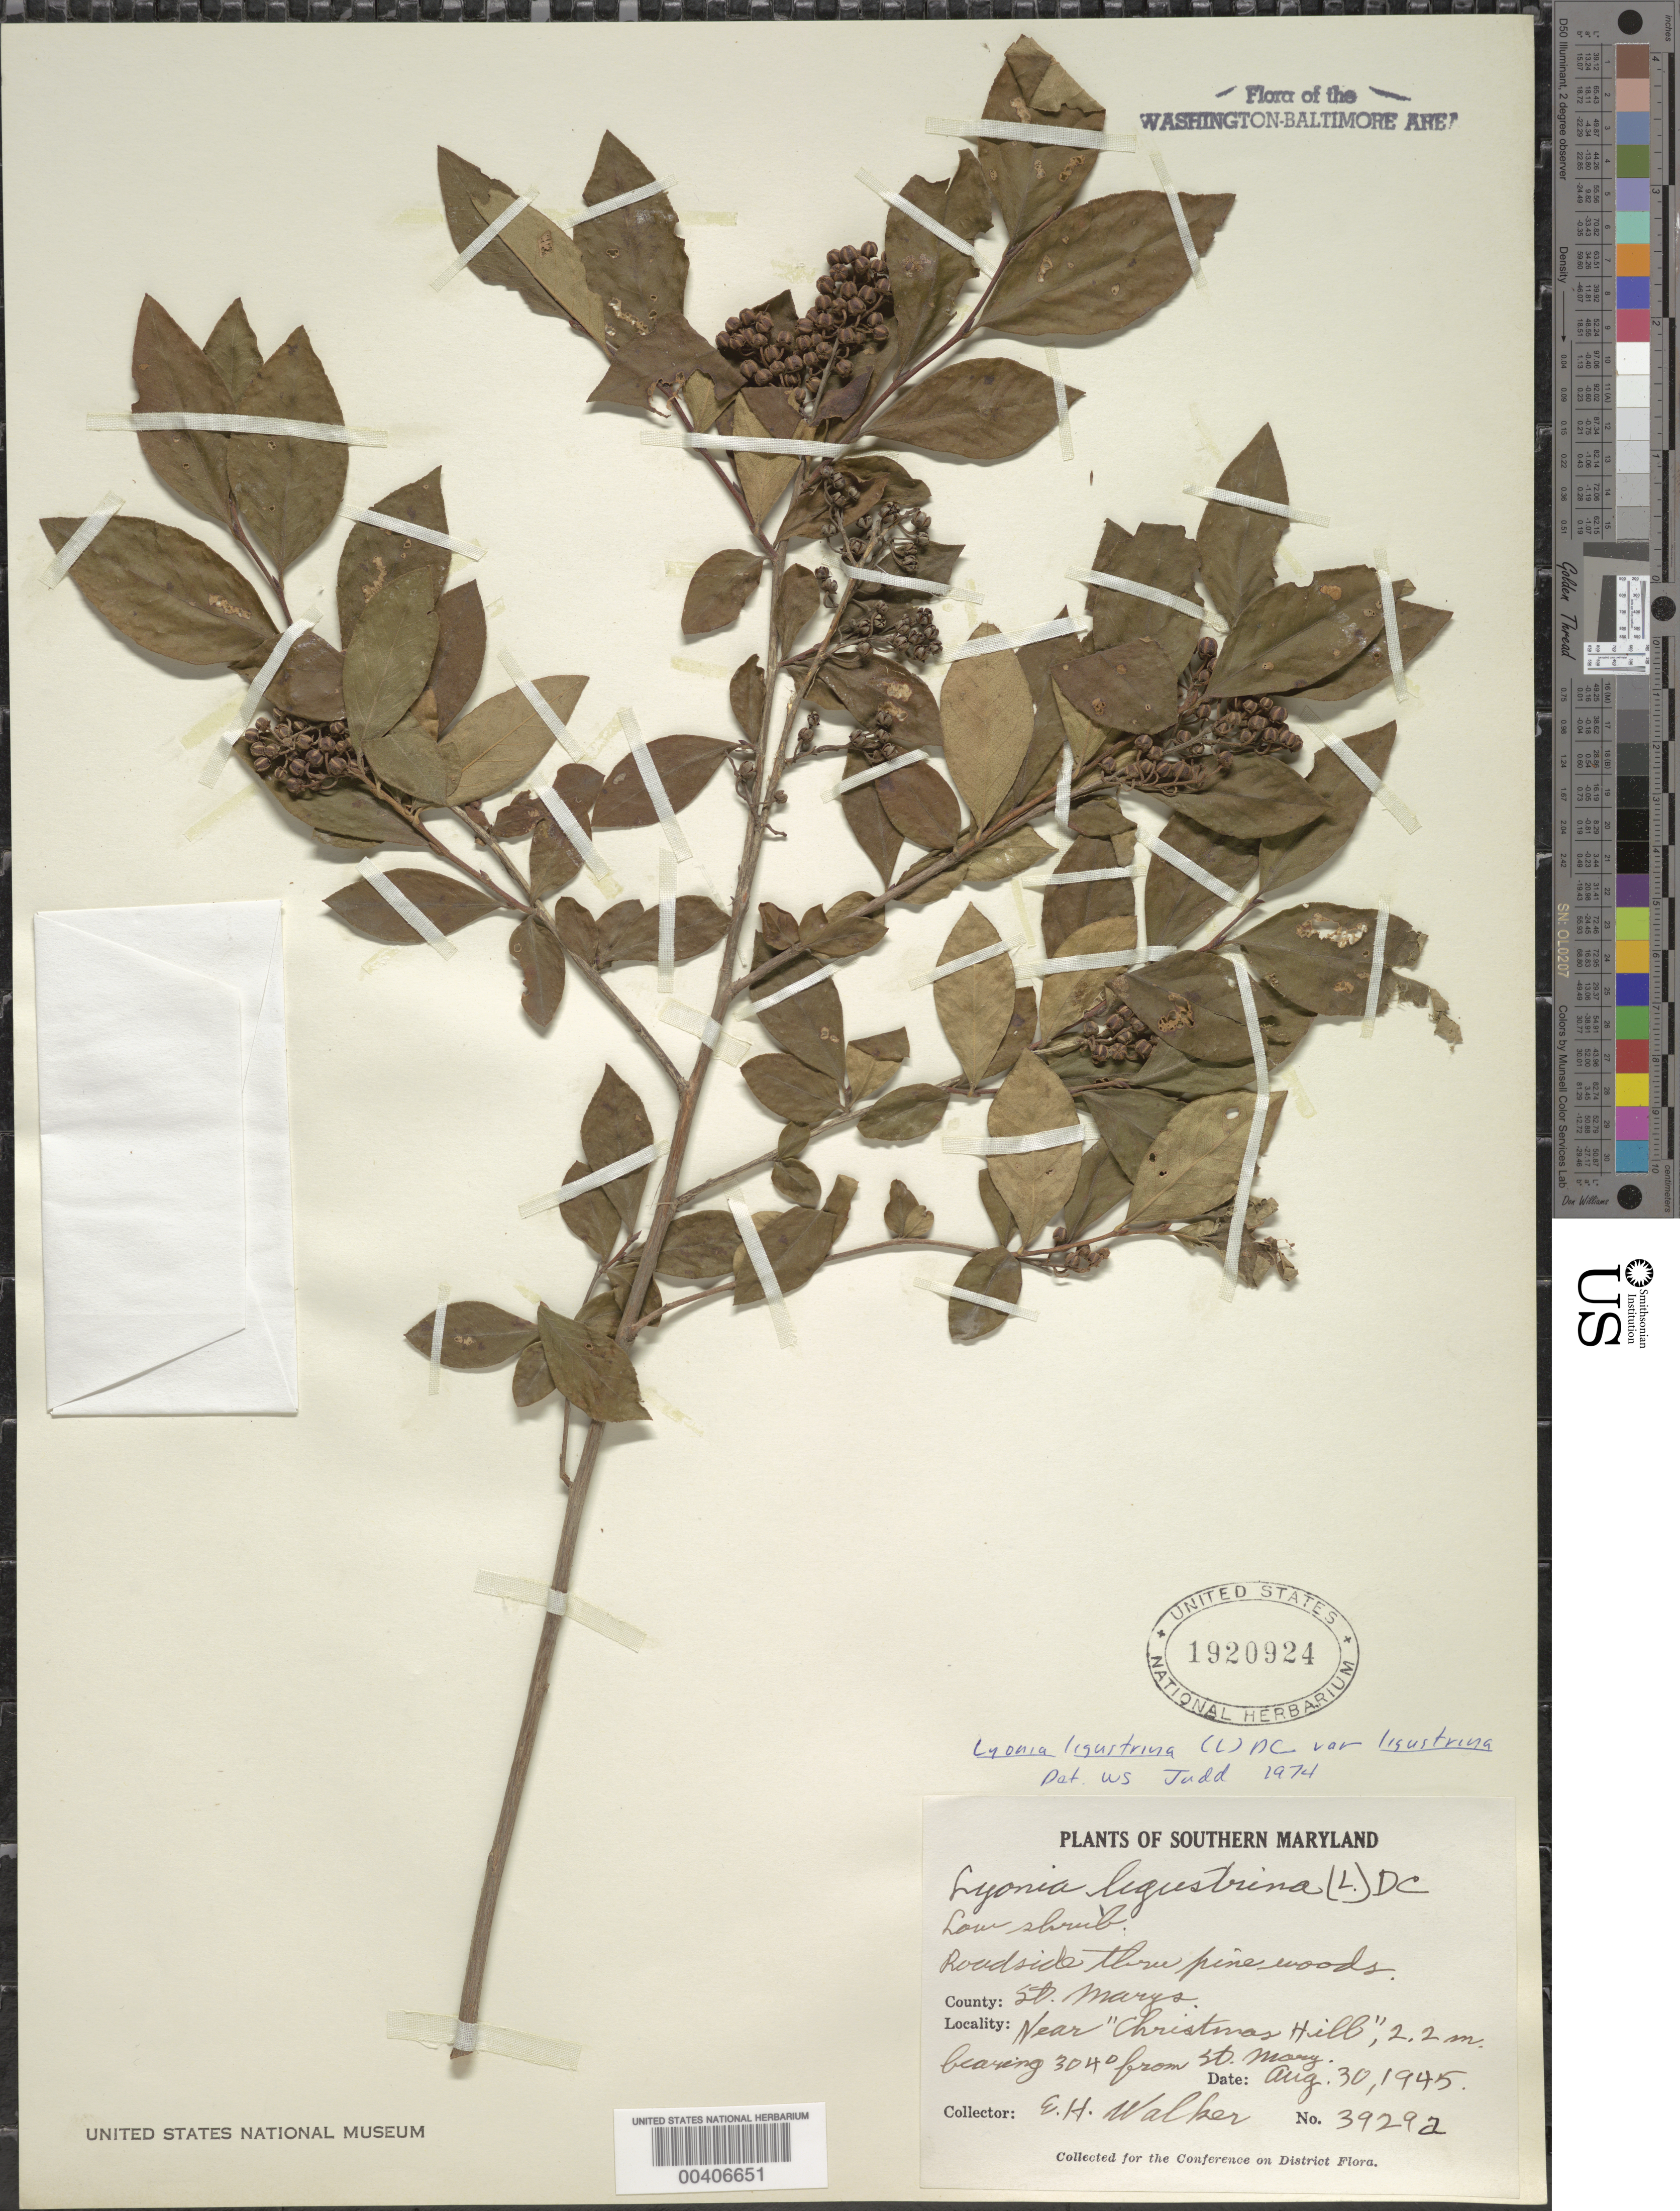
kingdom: Plantae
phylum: Tracheophyta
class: Magnoliopsida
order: Ericales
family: Ericaceae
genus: Lyonia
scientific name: Lyonia ligustrina var. ligustrina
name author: (L.) DC.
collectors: E. H. Walker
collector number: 39292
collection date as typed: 30 Aug 1945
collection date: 1945-08-30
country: United States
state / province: Maryland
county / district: St. Mary's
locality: Christmas Hill vicinity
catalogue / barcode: US 1920924